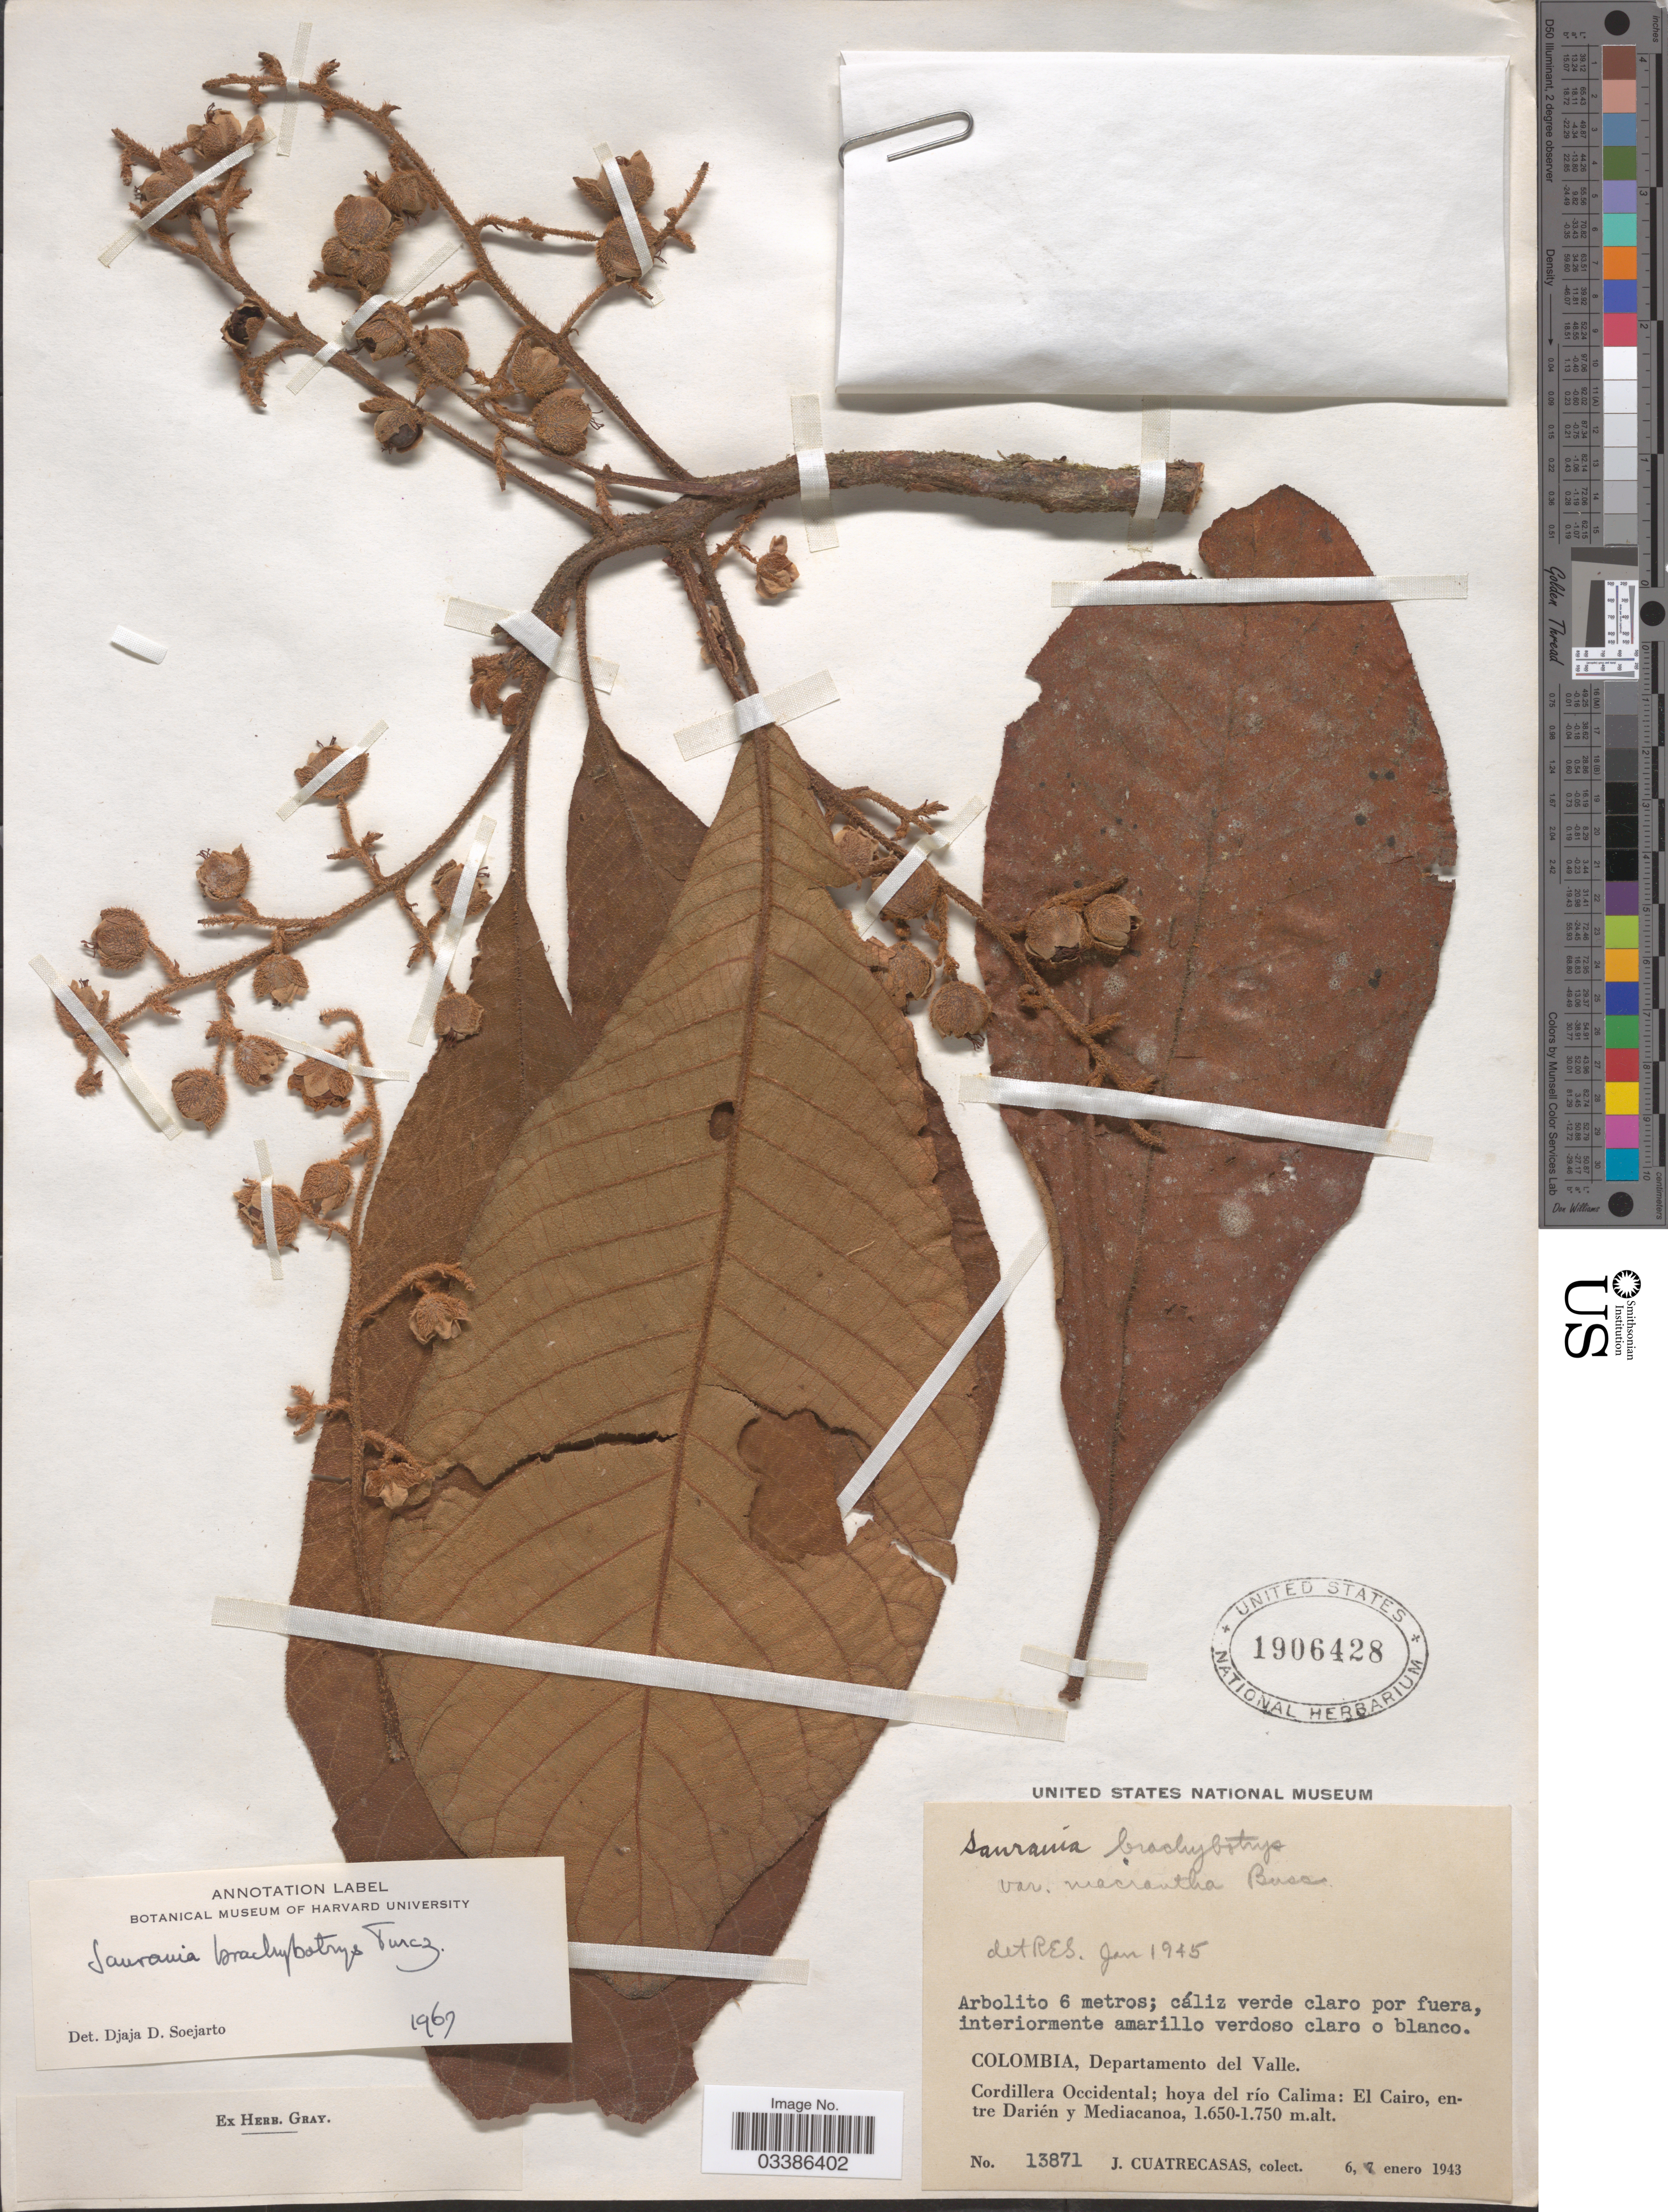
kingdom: Plantae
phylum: Tracheophyta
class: Magnoliopsida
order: Ericales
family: Actinidiaceae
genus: Saurauia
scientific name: Saurauia brachybotrys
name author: Turcz.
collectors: J. Cuatrecasas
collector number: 13871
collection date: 1943-01-06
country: Colombia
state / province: Valle del Cauca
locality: Departamento del Valle. Cordillera Occidental; hoya del río Calima: El Cairo, entre Darién y Mediacanoa.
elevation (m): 1650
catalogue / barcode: US 1906428